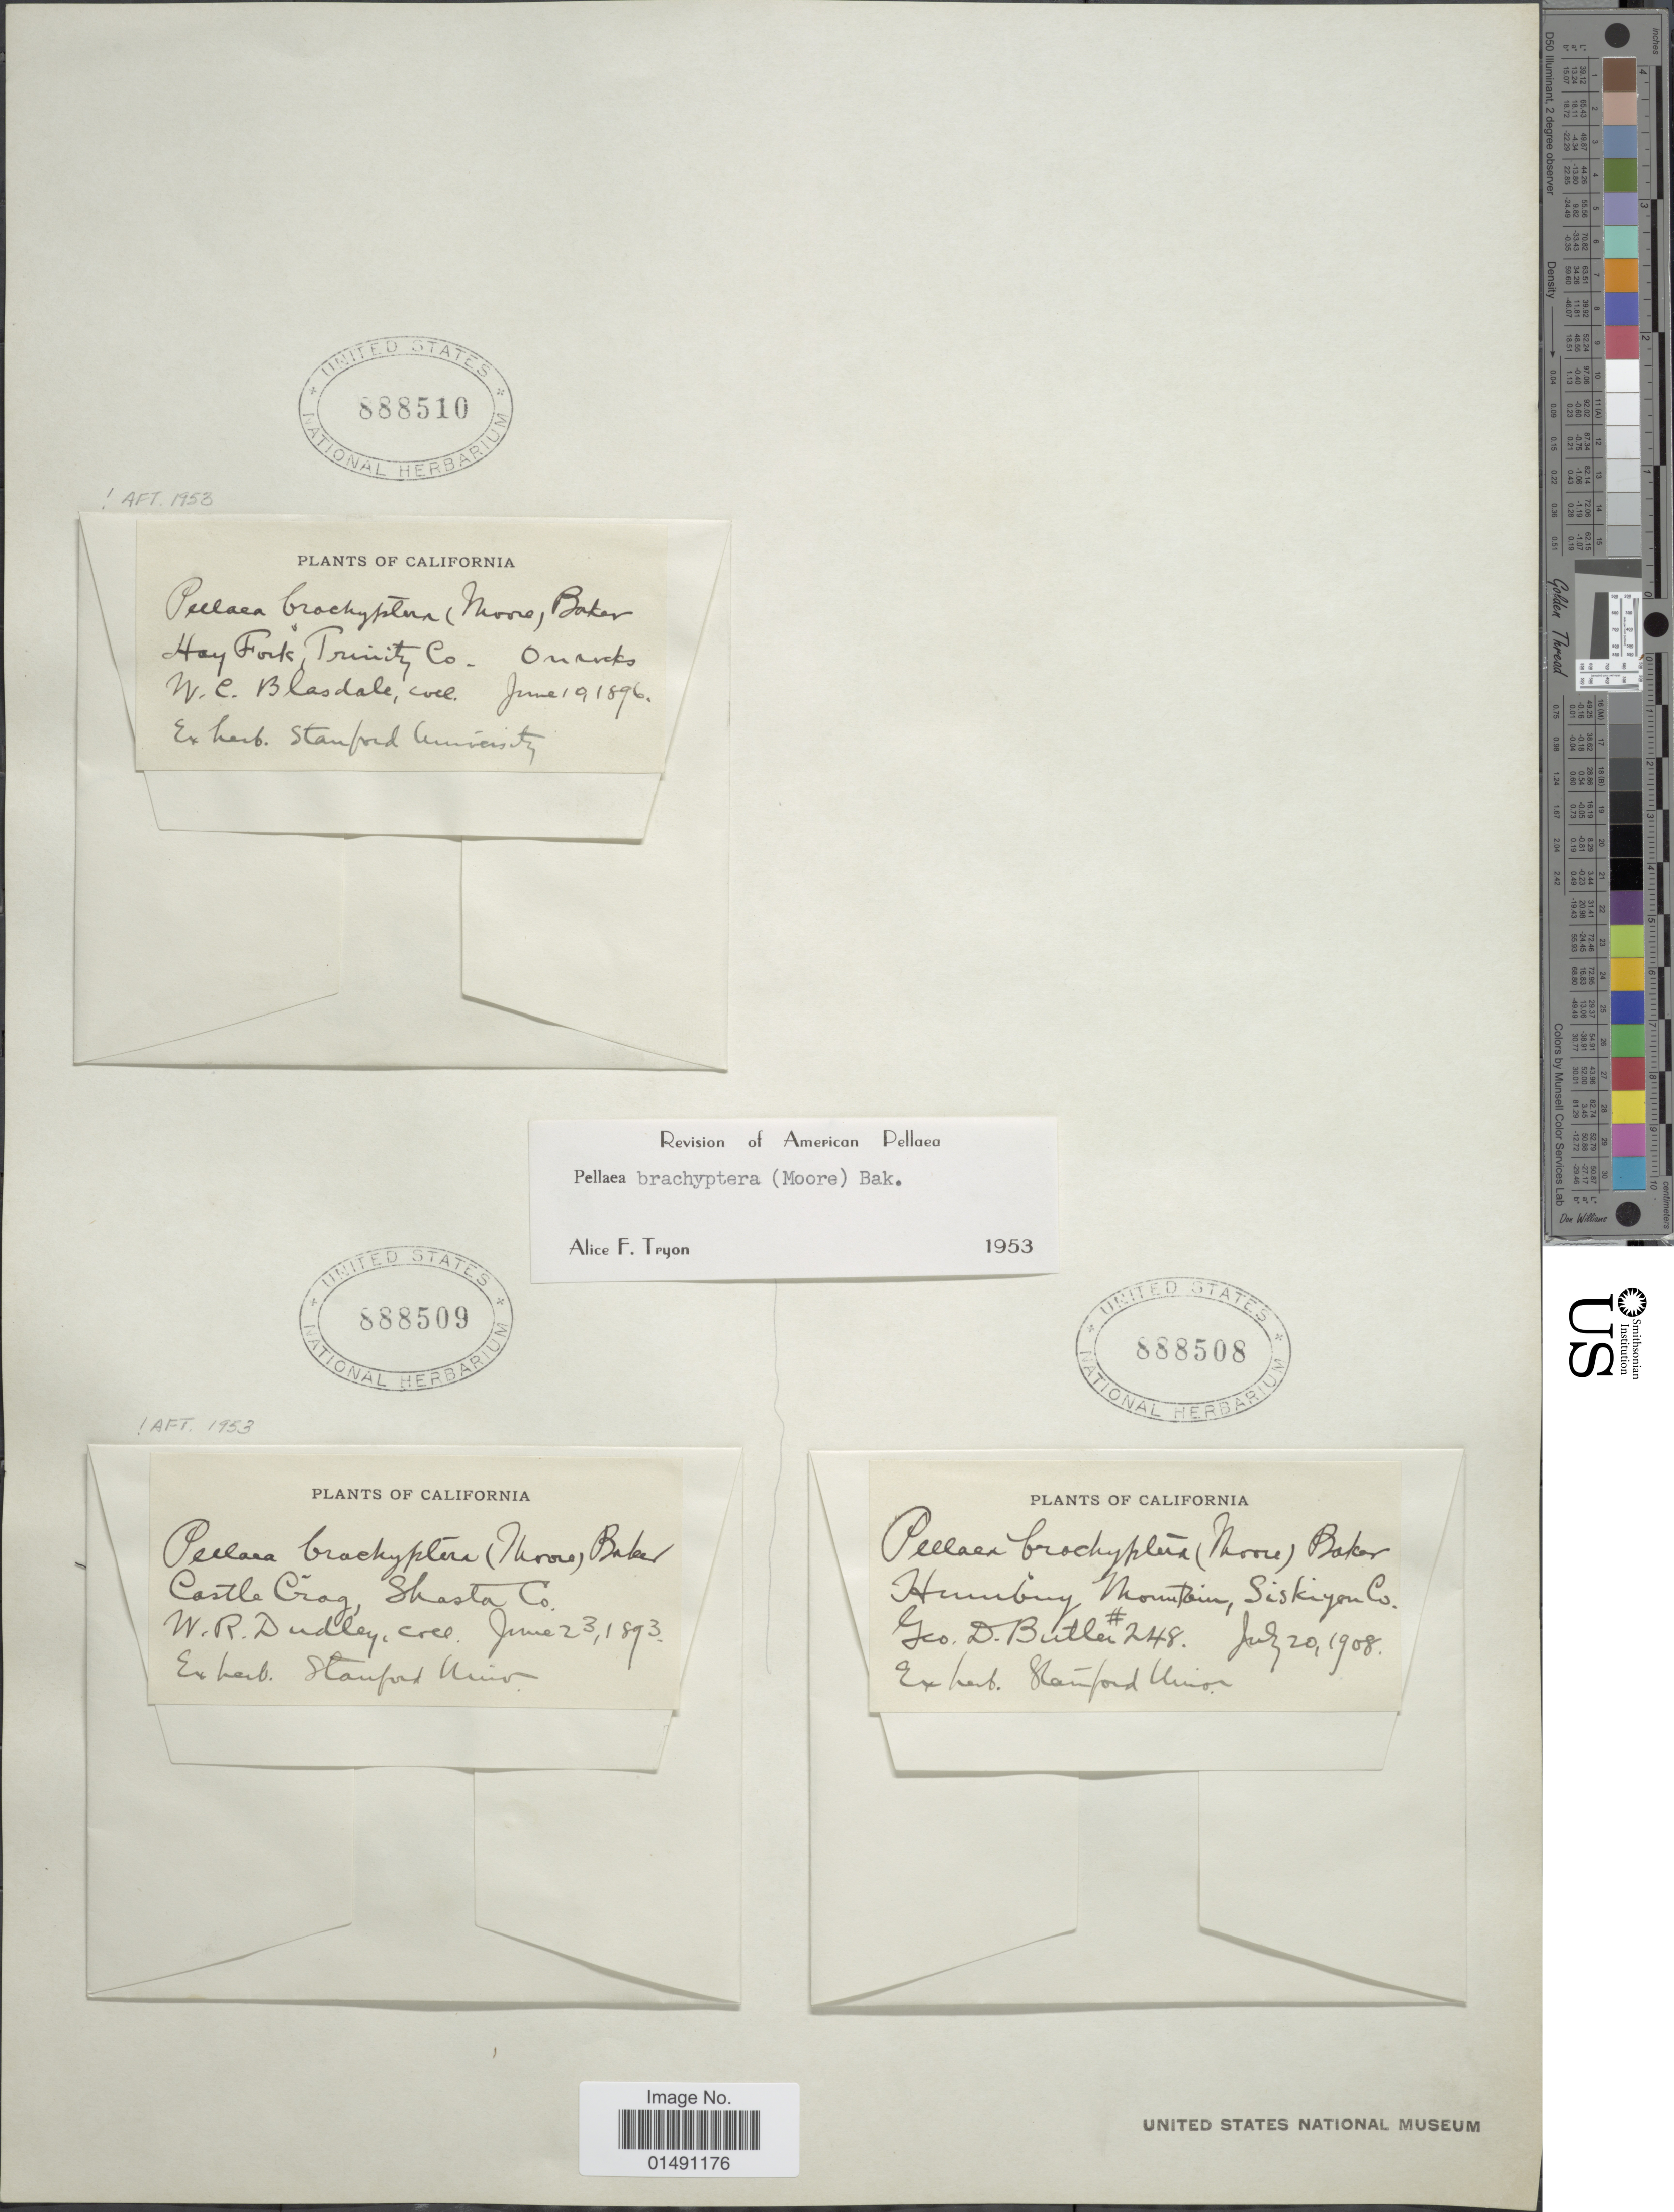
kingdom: Plantae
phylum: Tracheophyta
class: Polypodiopsida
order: Polypodiales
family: Pteridaceae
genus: Pellaea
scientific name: Pellaea brachyptera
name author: (T. Moore) Baker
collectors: W. Dudley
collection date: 1893-06-23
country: United States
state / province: California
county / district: Shasta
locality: Castle CRag, Shasta Co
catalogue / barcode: US 888509